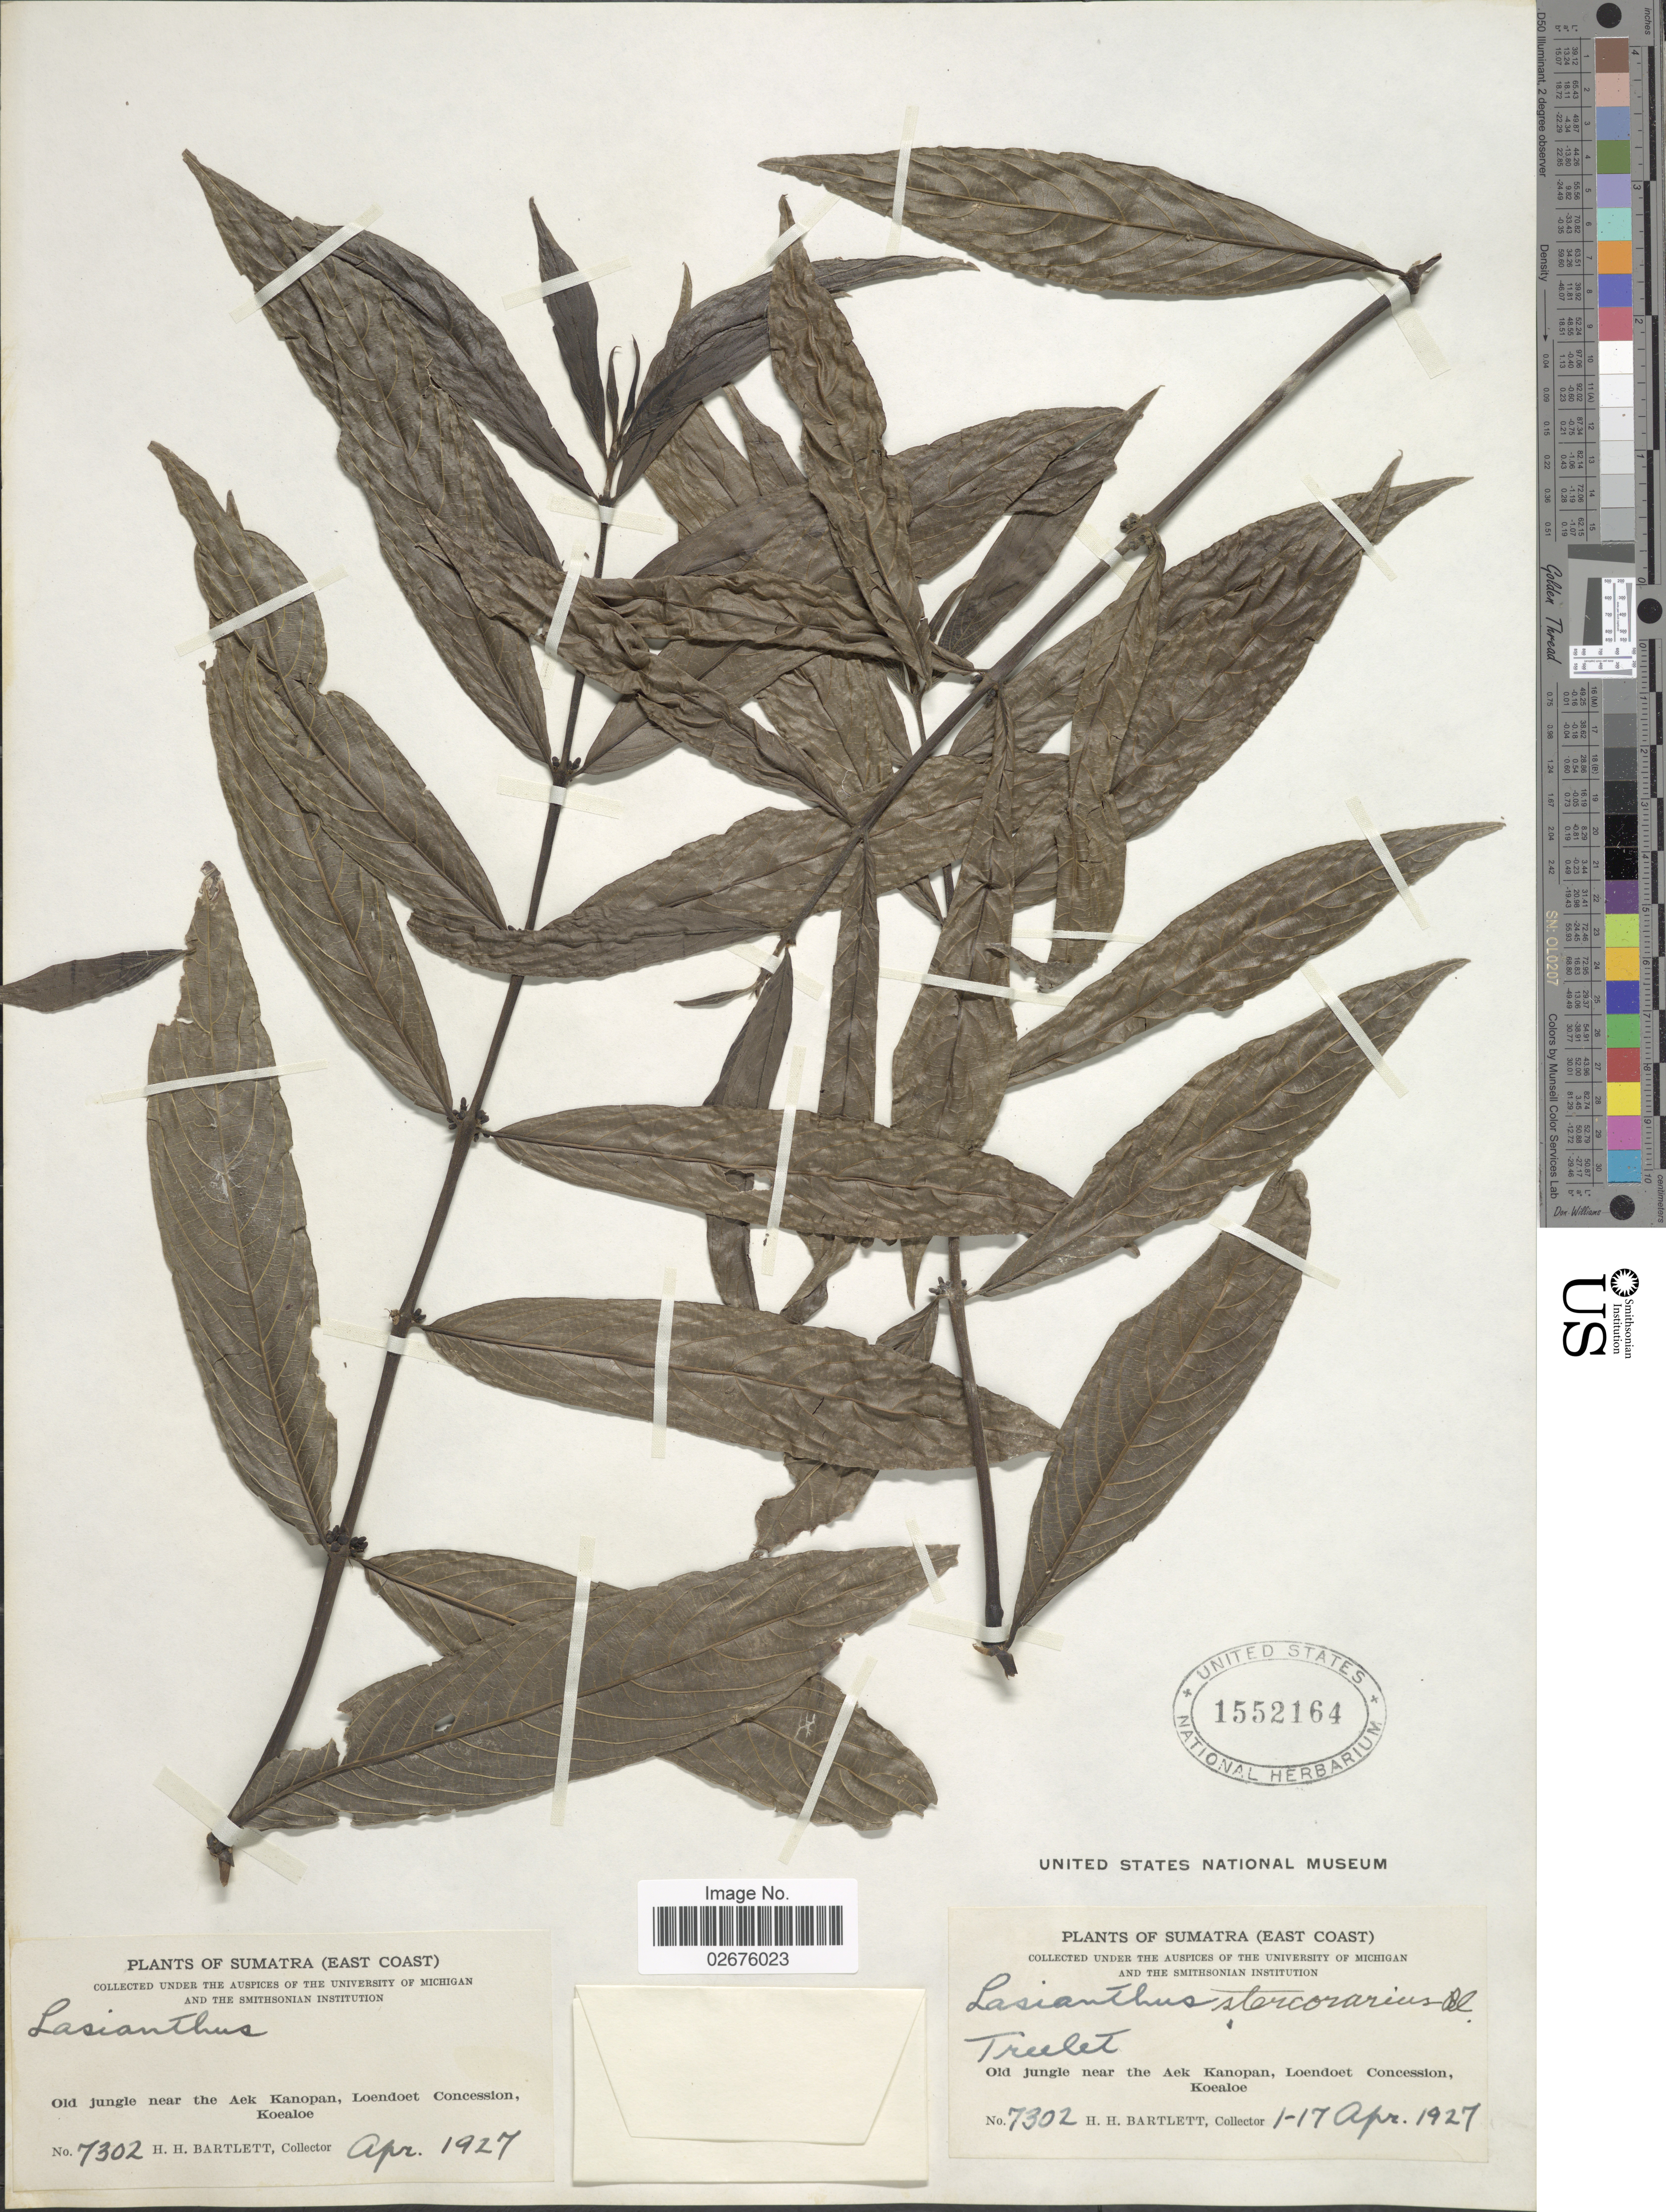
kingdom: Plantae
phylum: Tracheophyta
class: Magnoliopsida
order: Gentianales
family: Rubiaceae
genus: Lasianthus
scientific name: Lasianthus stercorarius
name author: Blume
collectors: H. H. Bartlett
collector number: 7302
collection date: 1927-04-01/1927-04-17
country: Indonesia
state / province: Sumatra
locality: (East Coast). On jungle near the Aek Kanopan, Loendoet Concession, Koealoe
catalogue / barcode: US 1552164